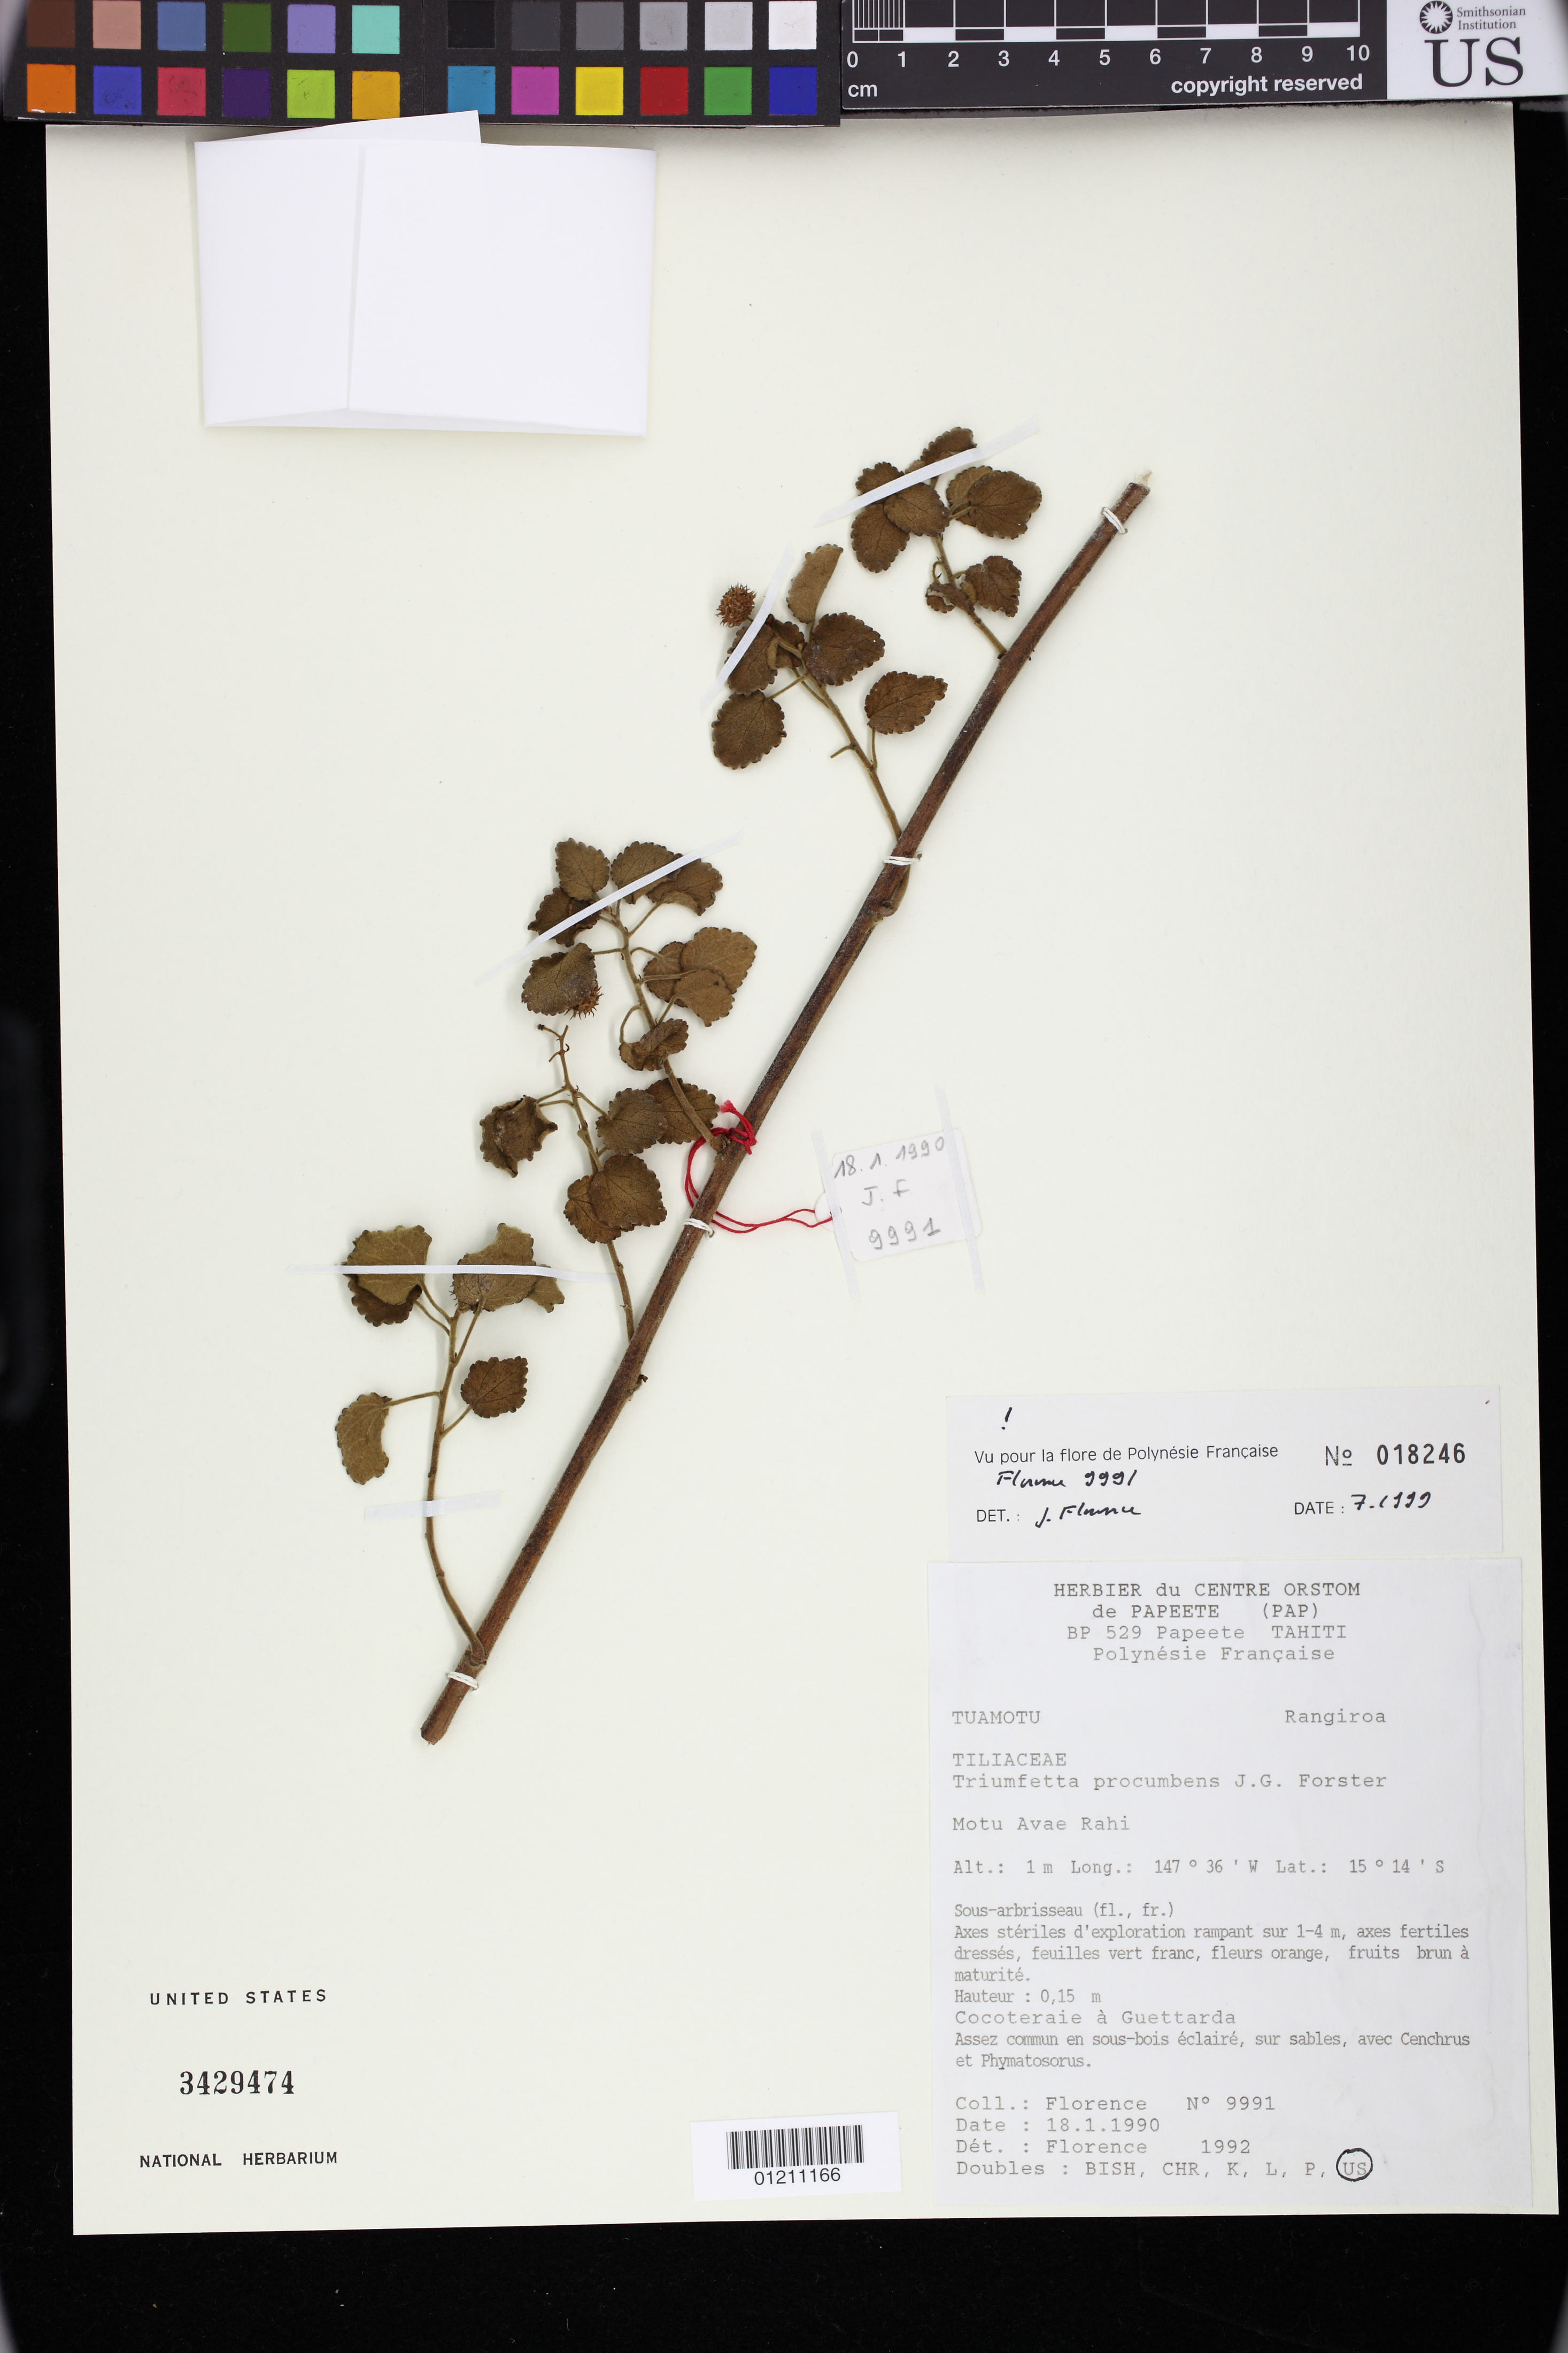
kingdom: Plantae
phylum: Tracheophyta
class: Magnoliopsida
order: Malvales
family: Malvaceae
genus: Triumfetta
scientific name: Triumfetta procumbens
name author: G. Forst.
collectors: J. Florence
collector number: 9991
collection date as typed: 18 Jan 1990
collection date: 1990-01-18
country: French Polynesia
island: Rangiroa [Deans] Atoll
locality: Tuamotu, Rangiroa, Motu Avae Rahi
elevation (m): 1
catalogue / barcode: US 3429474